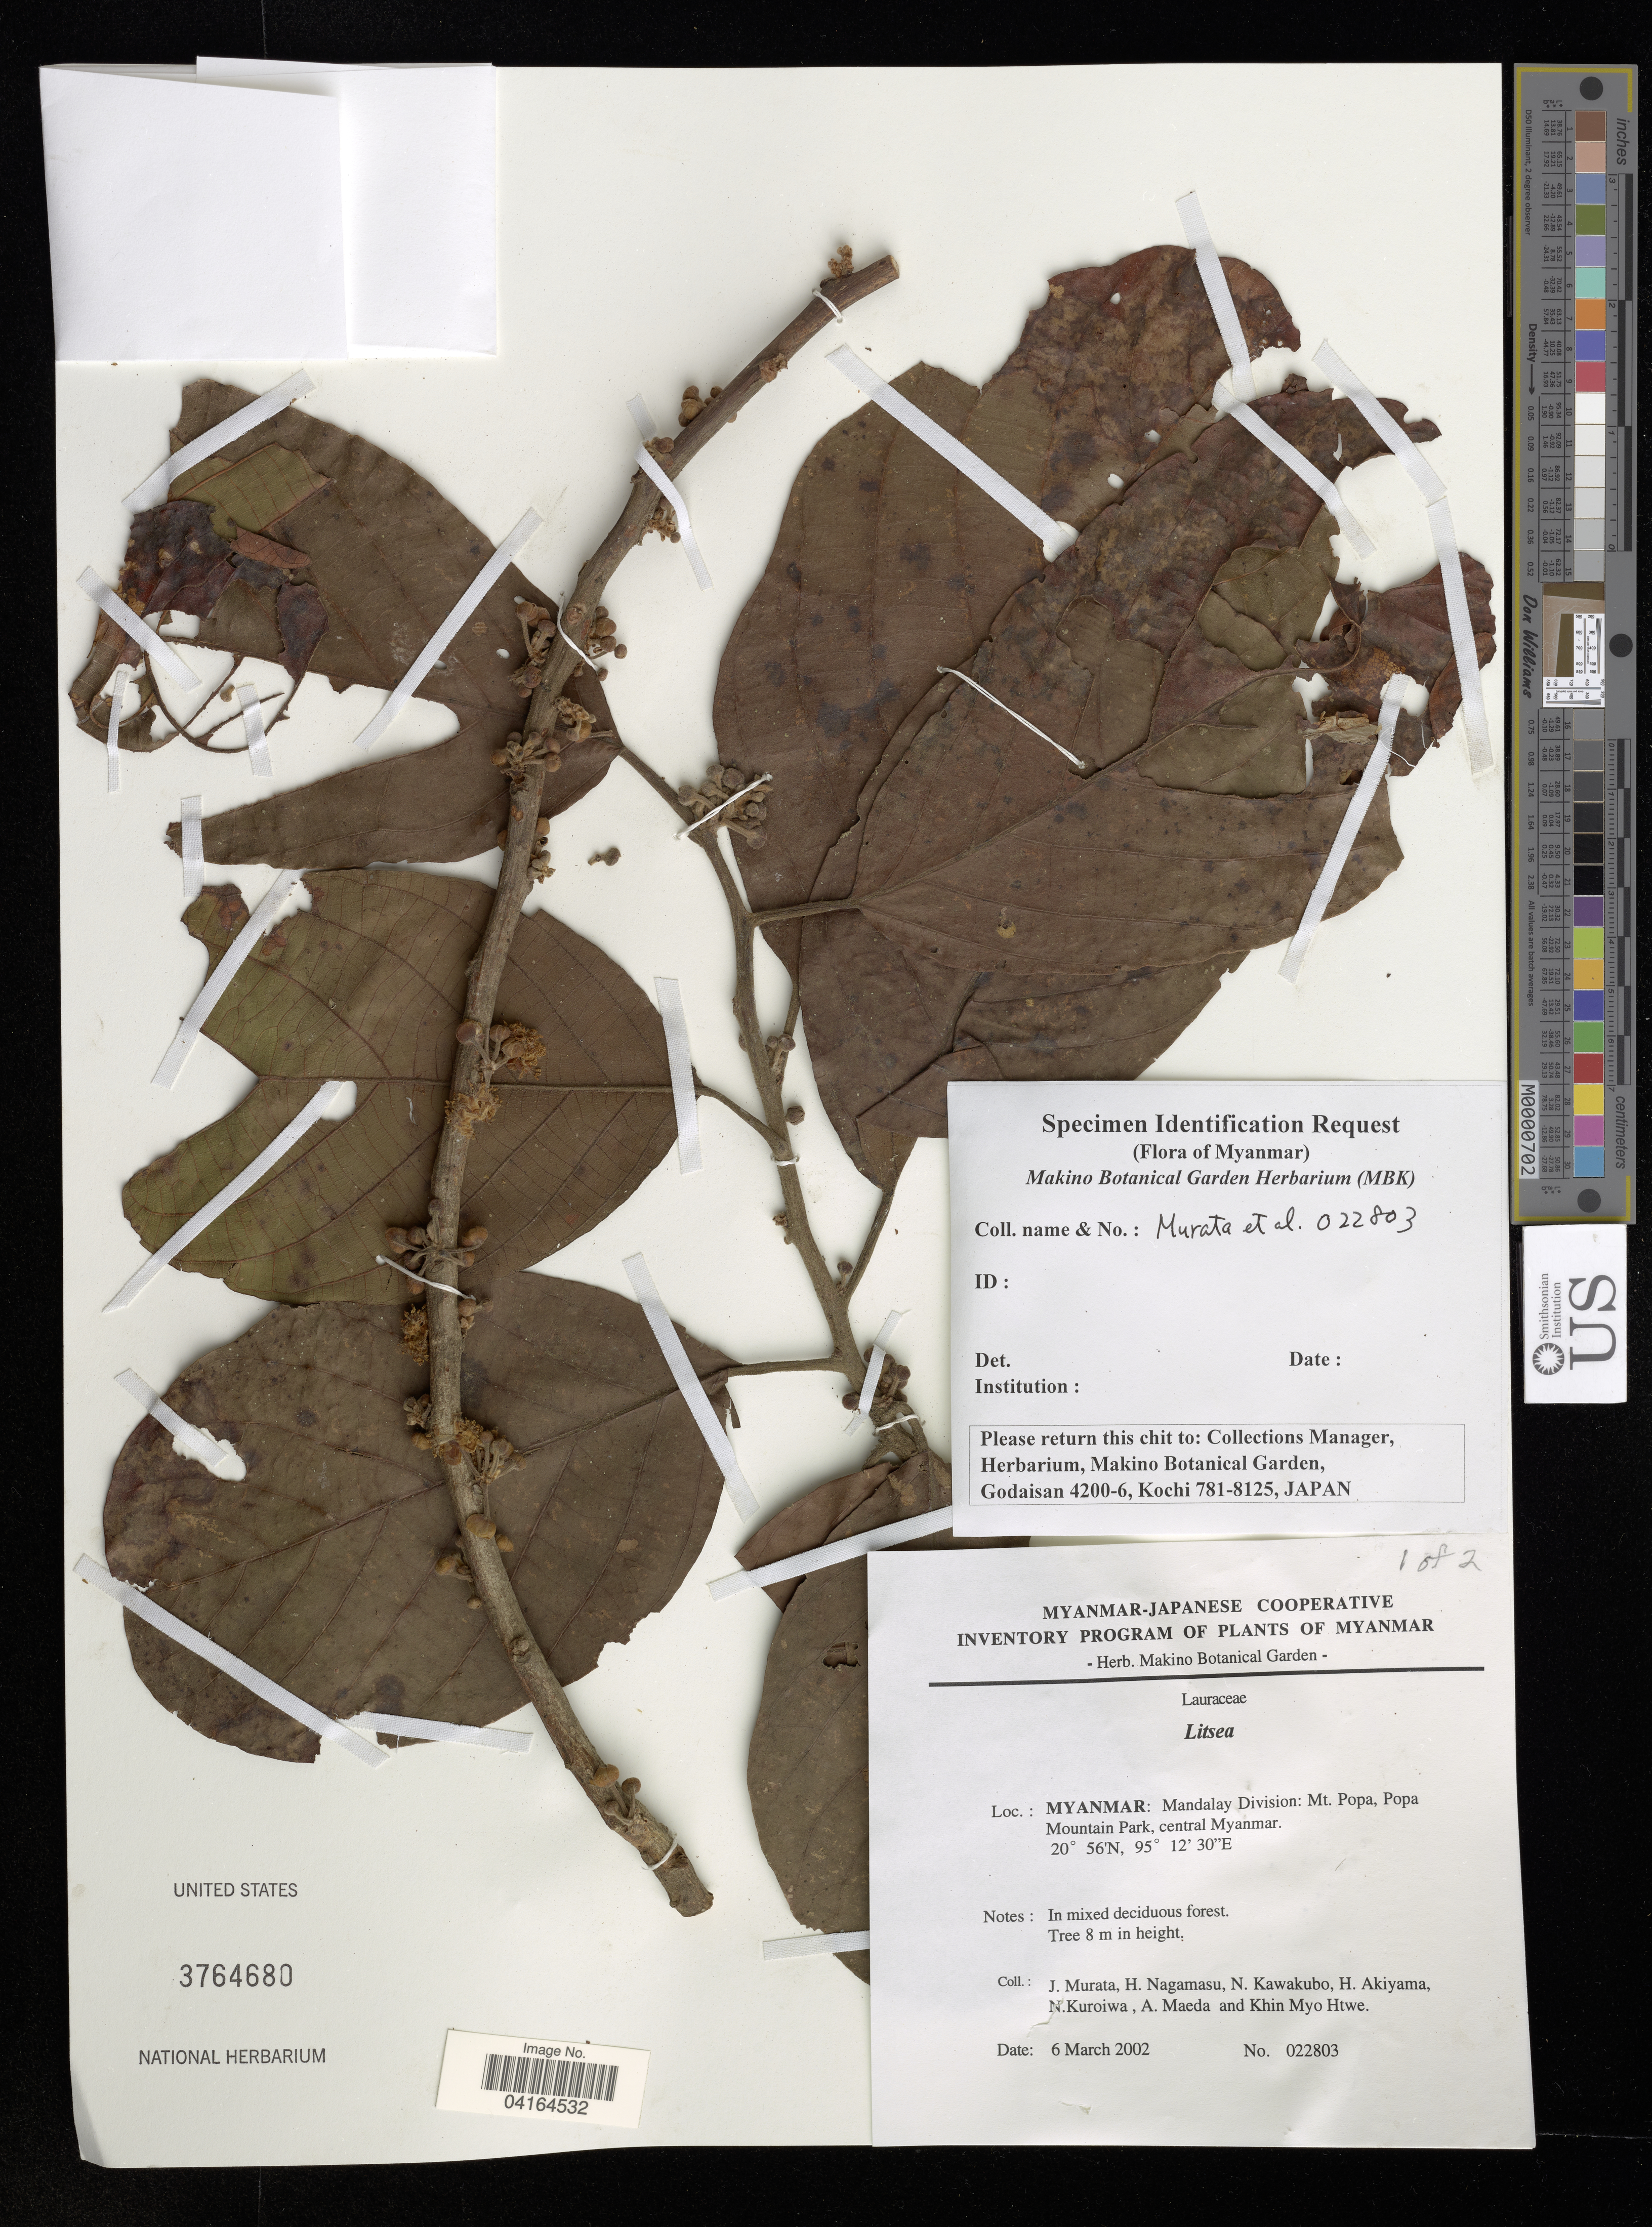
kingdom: Plantae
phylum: Tracheophyta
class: Magnoliopsida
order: Laurales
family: Lauraceae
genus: Litsea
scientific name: Litsea sp.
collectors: J. Murata, H. Nagamasu, N. Kawakubo, H. Akiyama & et al.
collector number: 022803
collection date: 2002-03-06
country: Myanmar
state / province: Mandalay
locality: Mandalay Division: Mt. Popa, Popa Mountain Park, central Myanmar.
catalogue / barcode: US 3764680